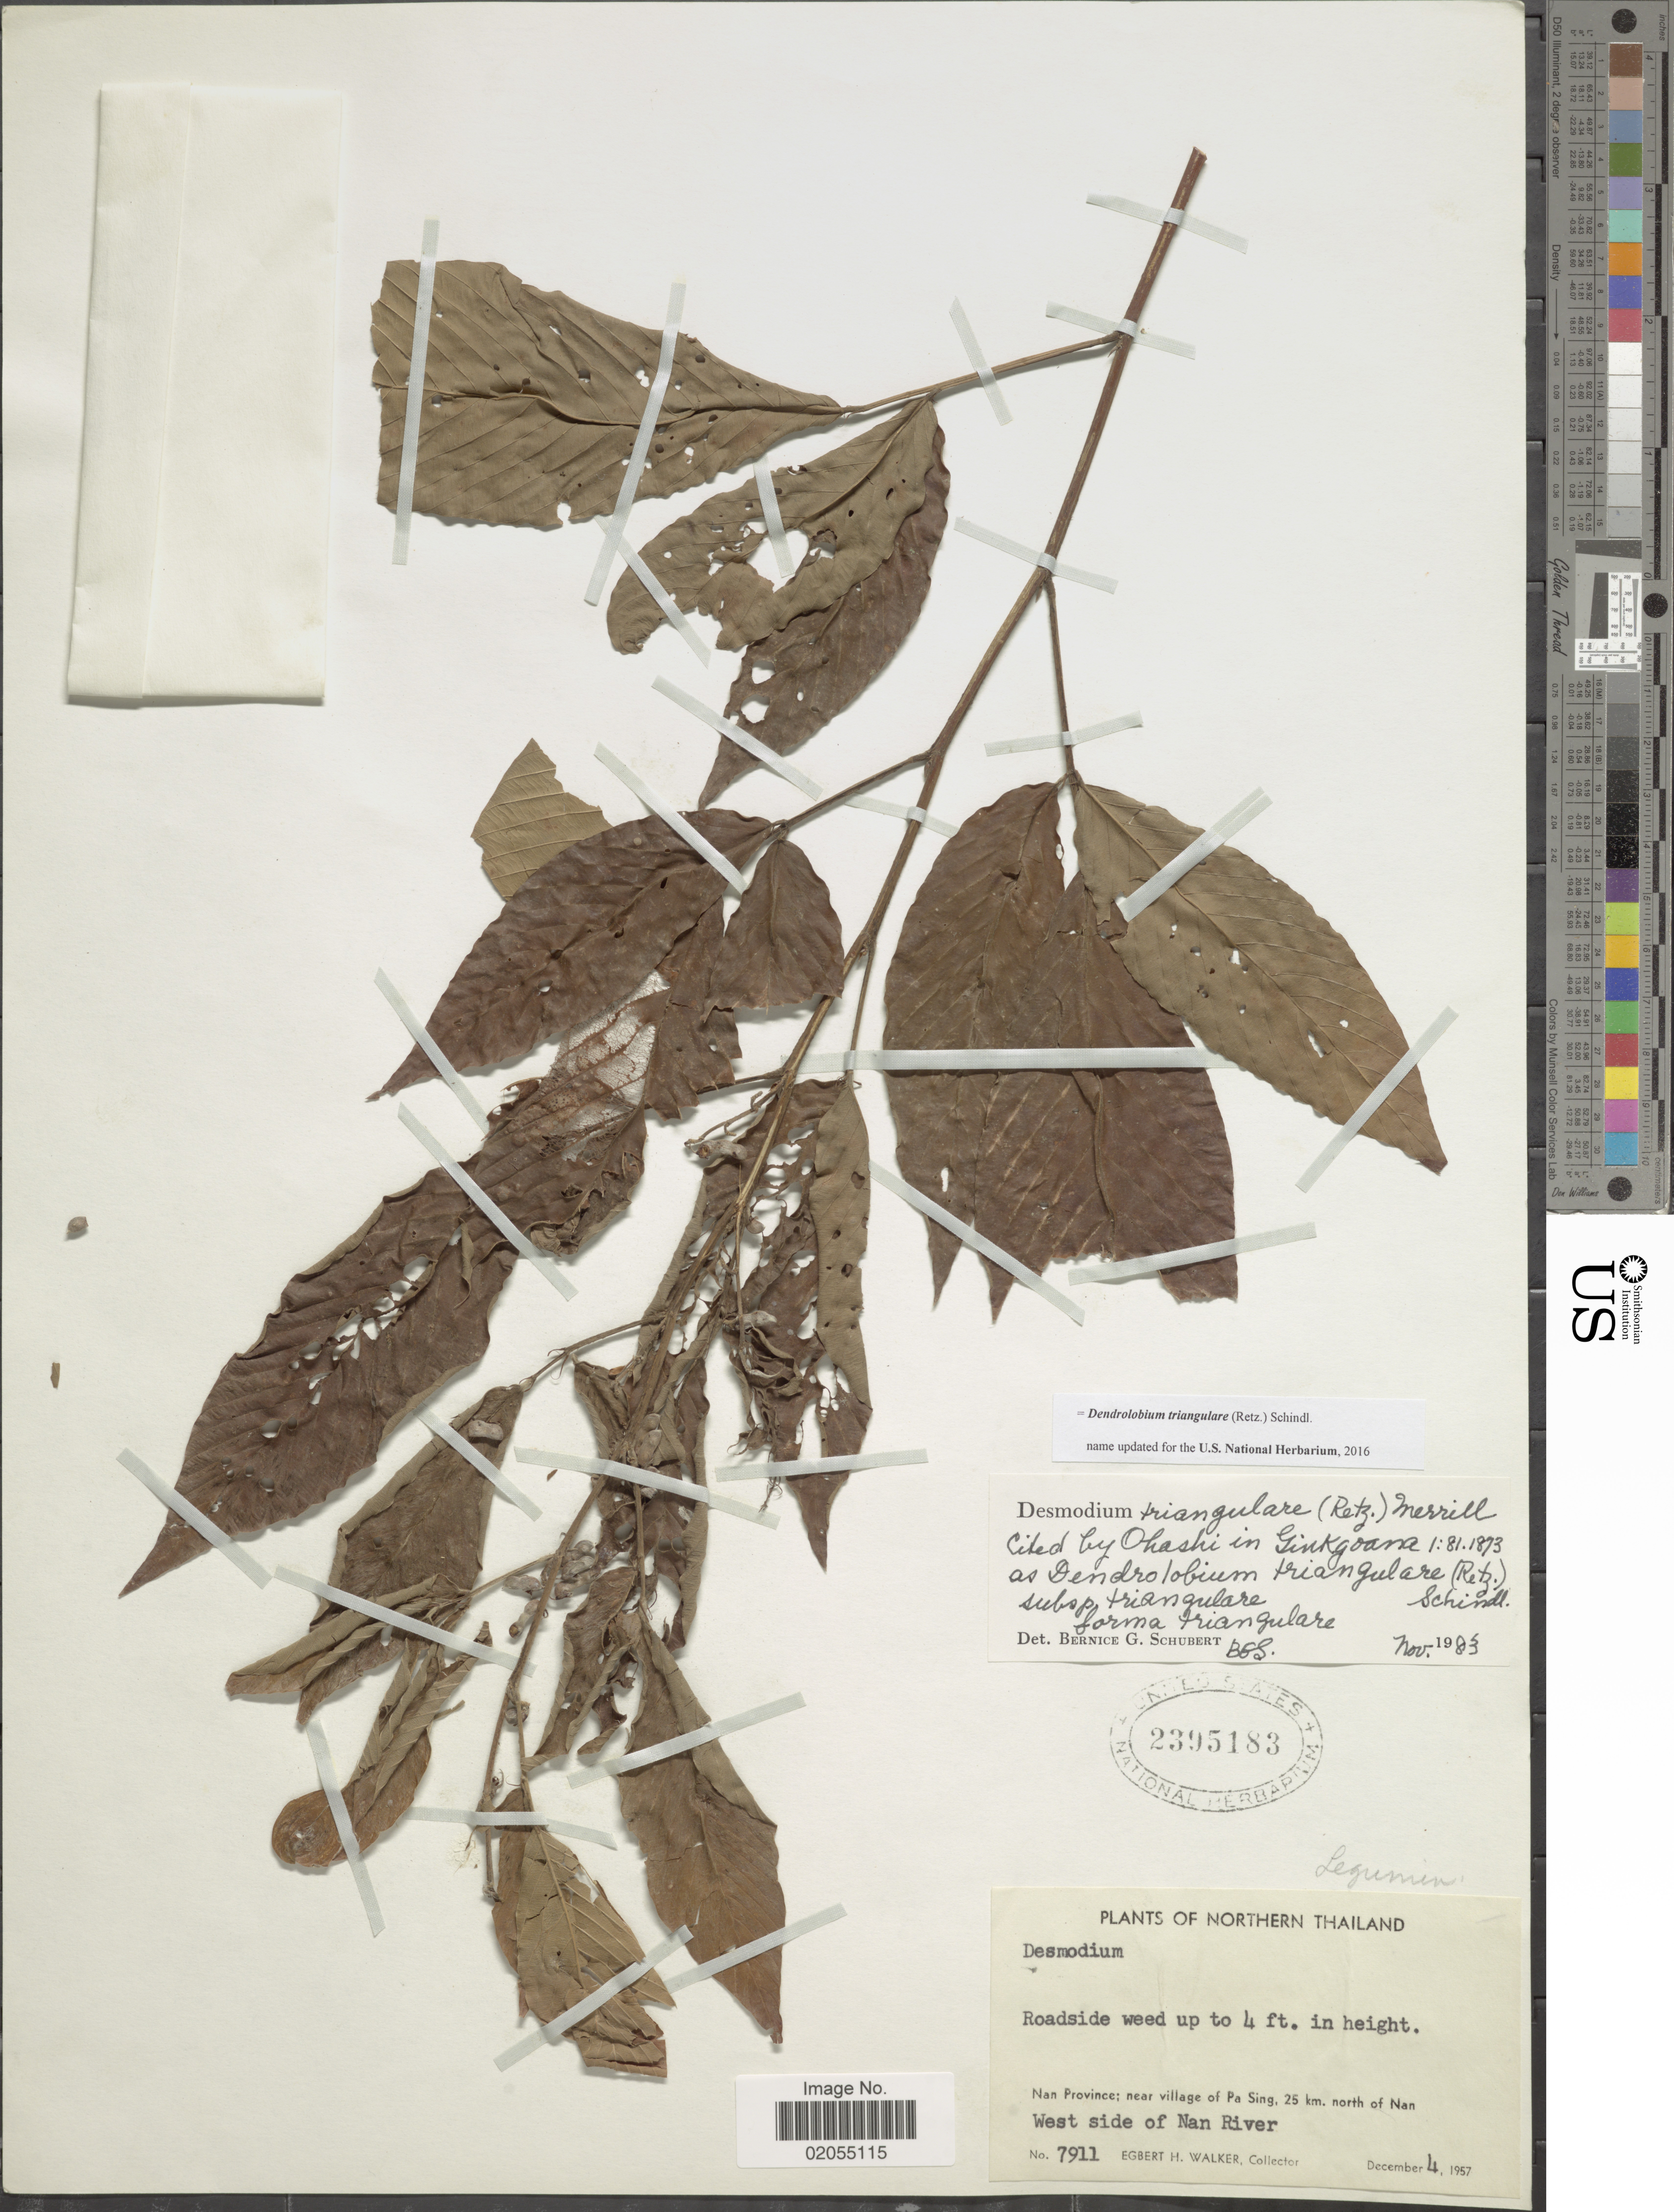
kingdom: Plantae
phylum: Tracheophyta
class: Magnoliopsida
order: Fabales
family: Fabaceae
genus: Dendrolobium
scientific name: Dendrolobium triangulare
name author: (Retz.) Schindl.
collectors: E. H. Walker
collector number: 7911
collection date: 1957-12-04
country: Thailand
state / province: Nan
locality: Northern Thailand. Nan Province: near village of Pa Sing, 25 km. north of Nan. West side of Nan River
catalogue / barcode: US 2395183